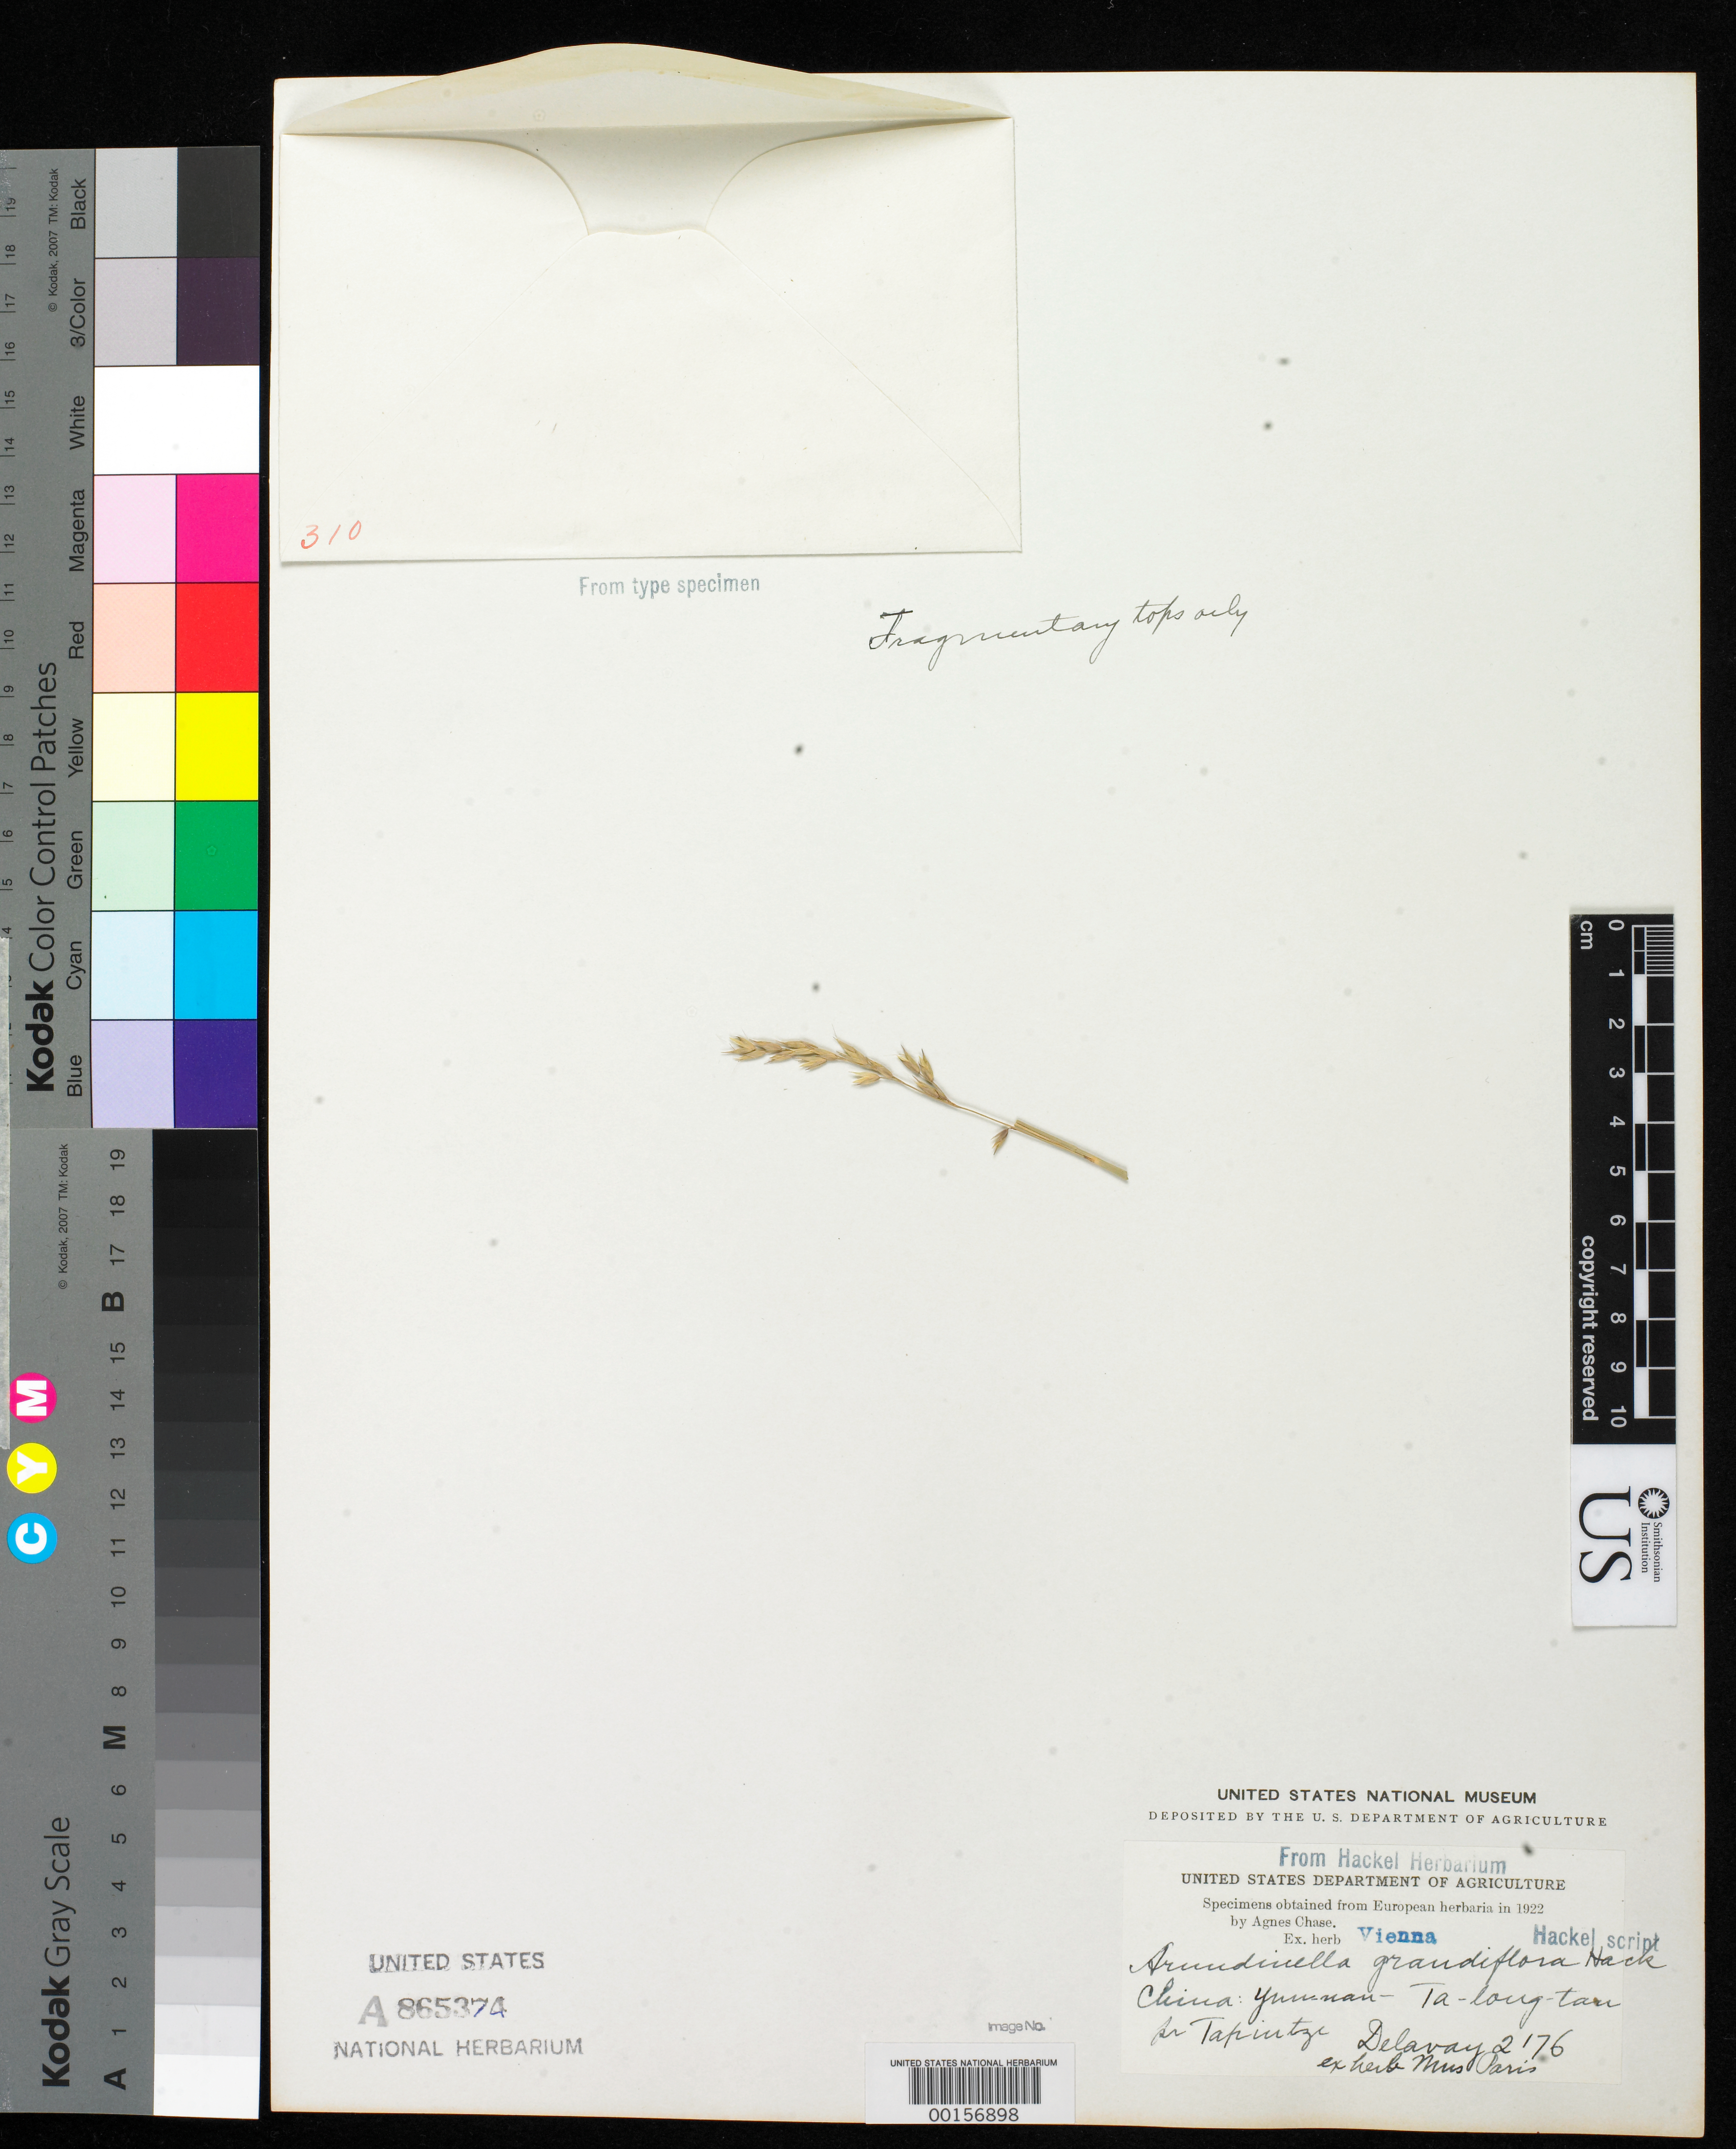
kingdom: Plantae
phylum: Tracheophyta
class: Liliopsida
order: Poales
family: Poaceae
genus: Arundinella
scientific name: Arundinella grandiflora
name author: Hack.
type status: Type Fragment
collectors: P. Delavay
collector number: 2176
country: China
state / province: Yunnan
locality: Prope Tapintze, in pratis ad Ta-long-tan.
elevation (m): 1800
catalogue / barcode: US 865374A